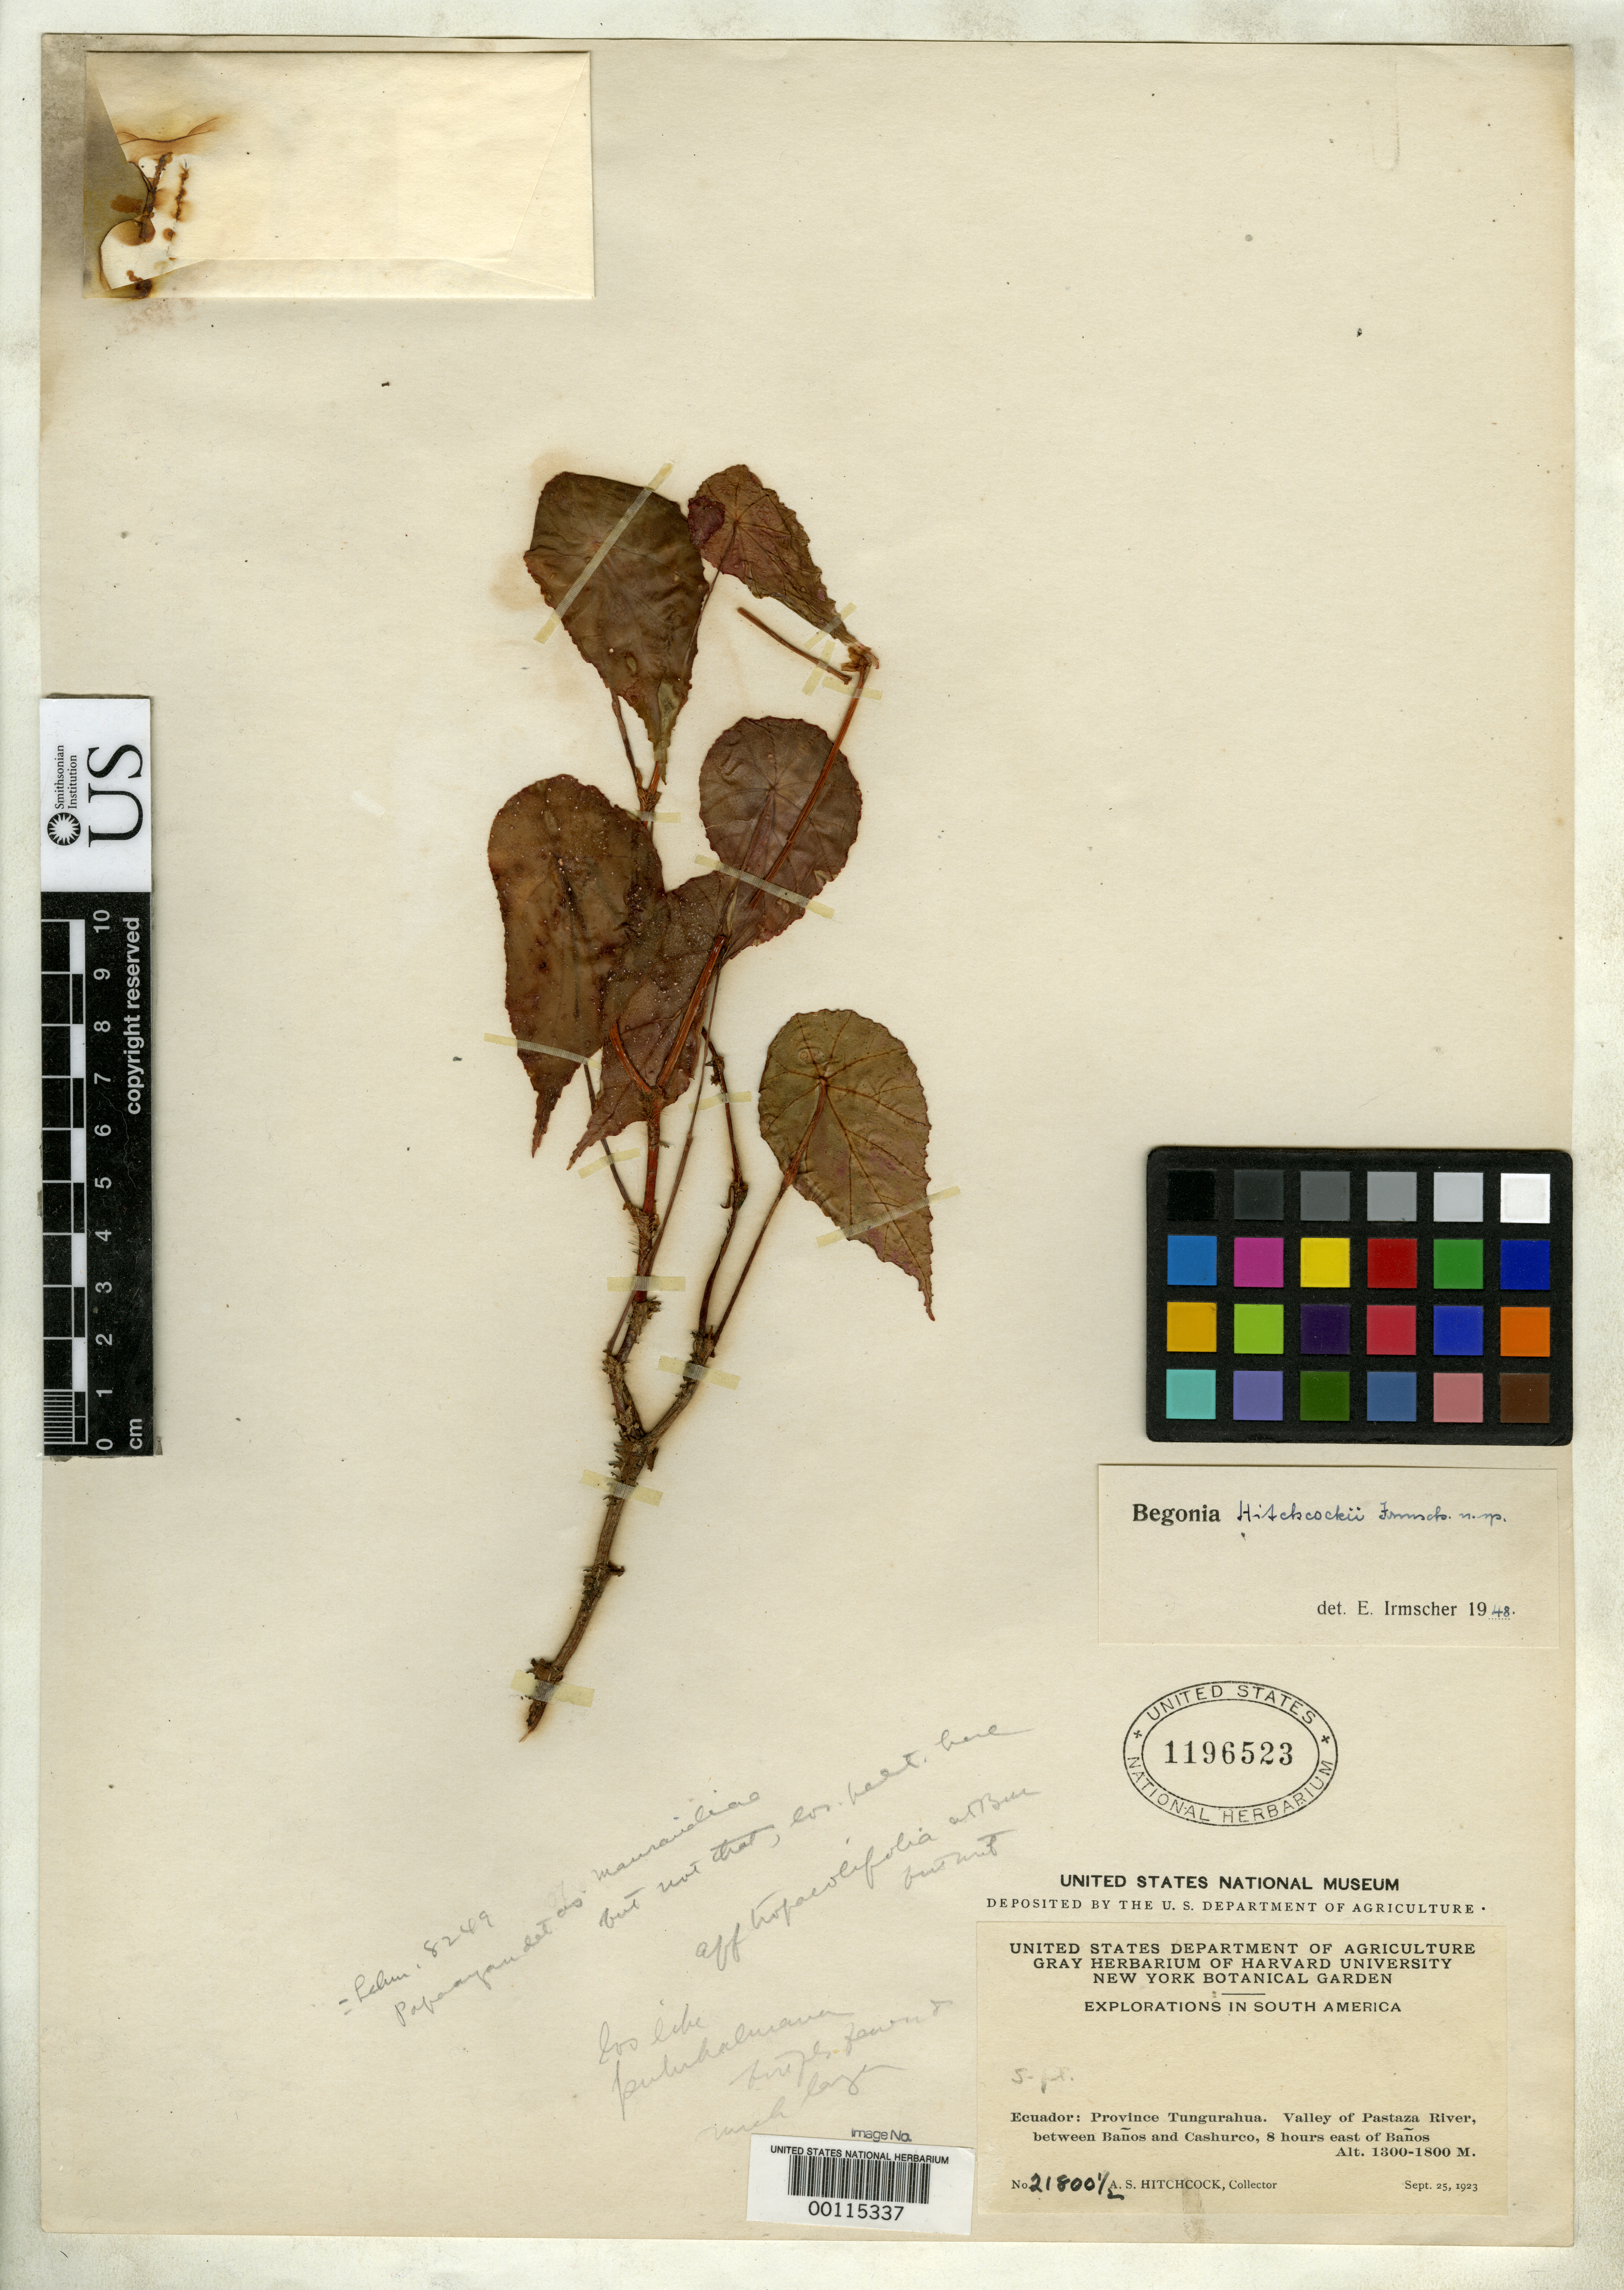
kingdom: Plantae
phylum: Tracheophyta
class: Magnoliopsida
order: Cucurbitales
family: Begoniaceae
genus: Begonia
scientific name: Begonia hitchcockii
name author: Irmsch.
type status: Holotype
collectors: A. S. Hitchcock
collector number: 21800 1/2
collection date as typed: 25 Sep 1923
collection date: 1923-09-25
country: Ecuador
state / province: Tungurahua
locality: Province Tungurahua. Valley of Pastaza River, between Baños and Cashurco, 8 hours eas of Baños.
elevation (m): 1300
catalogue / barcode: US 1196523